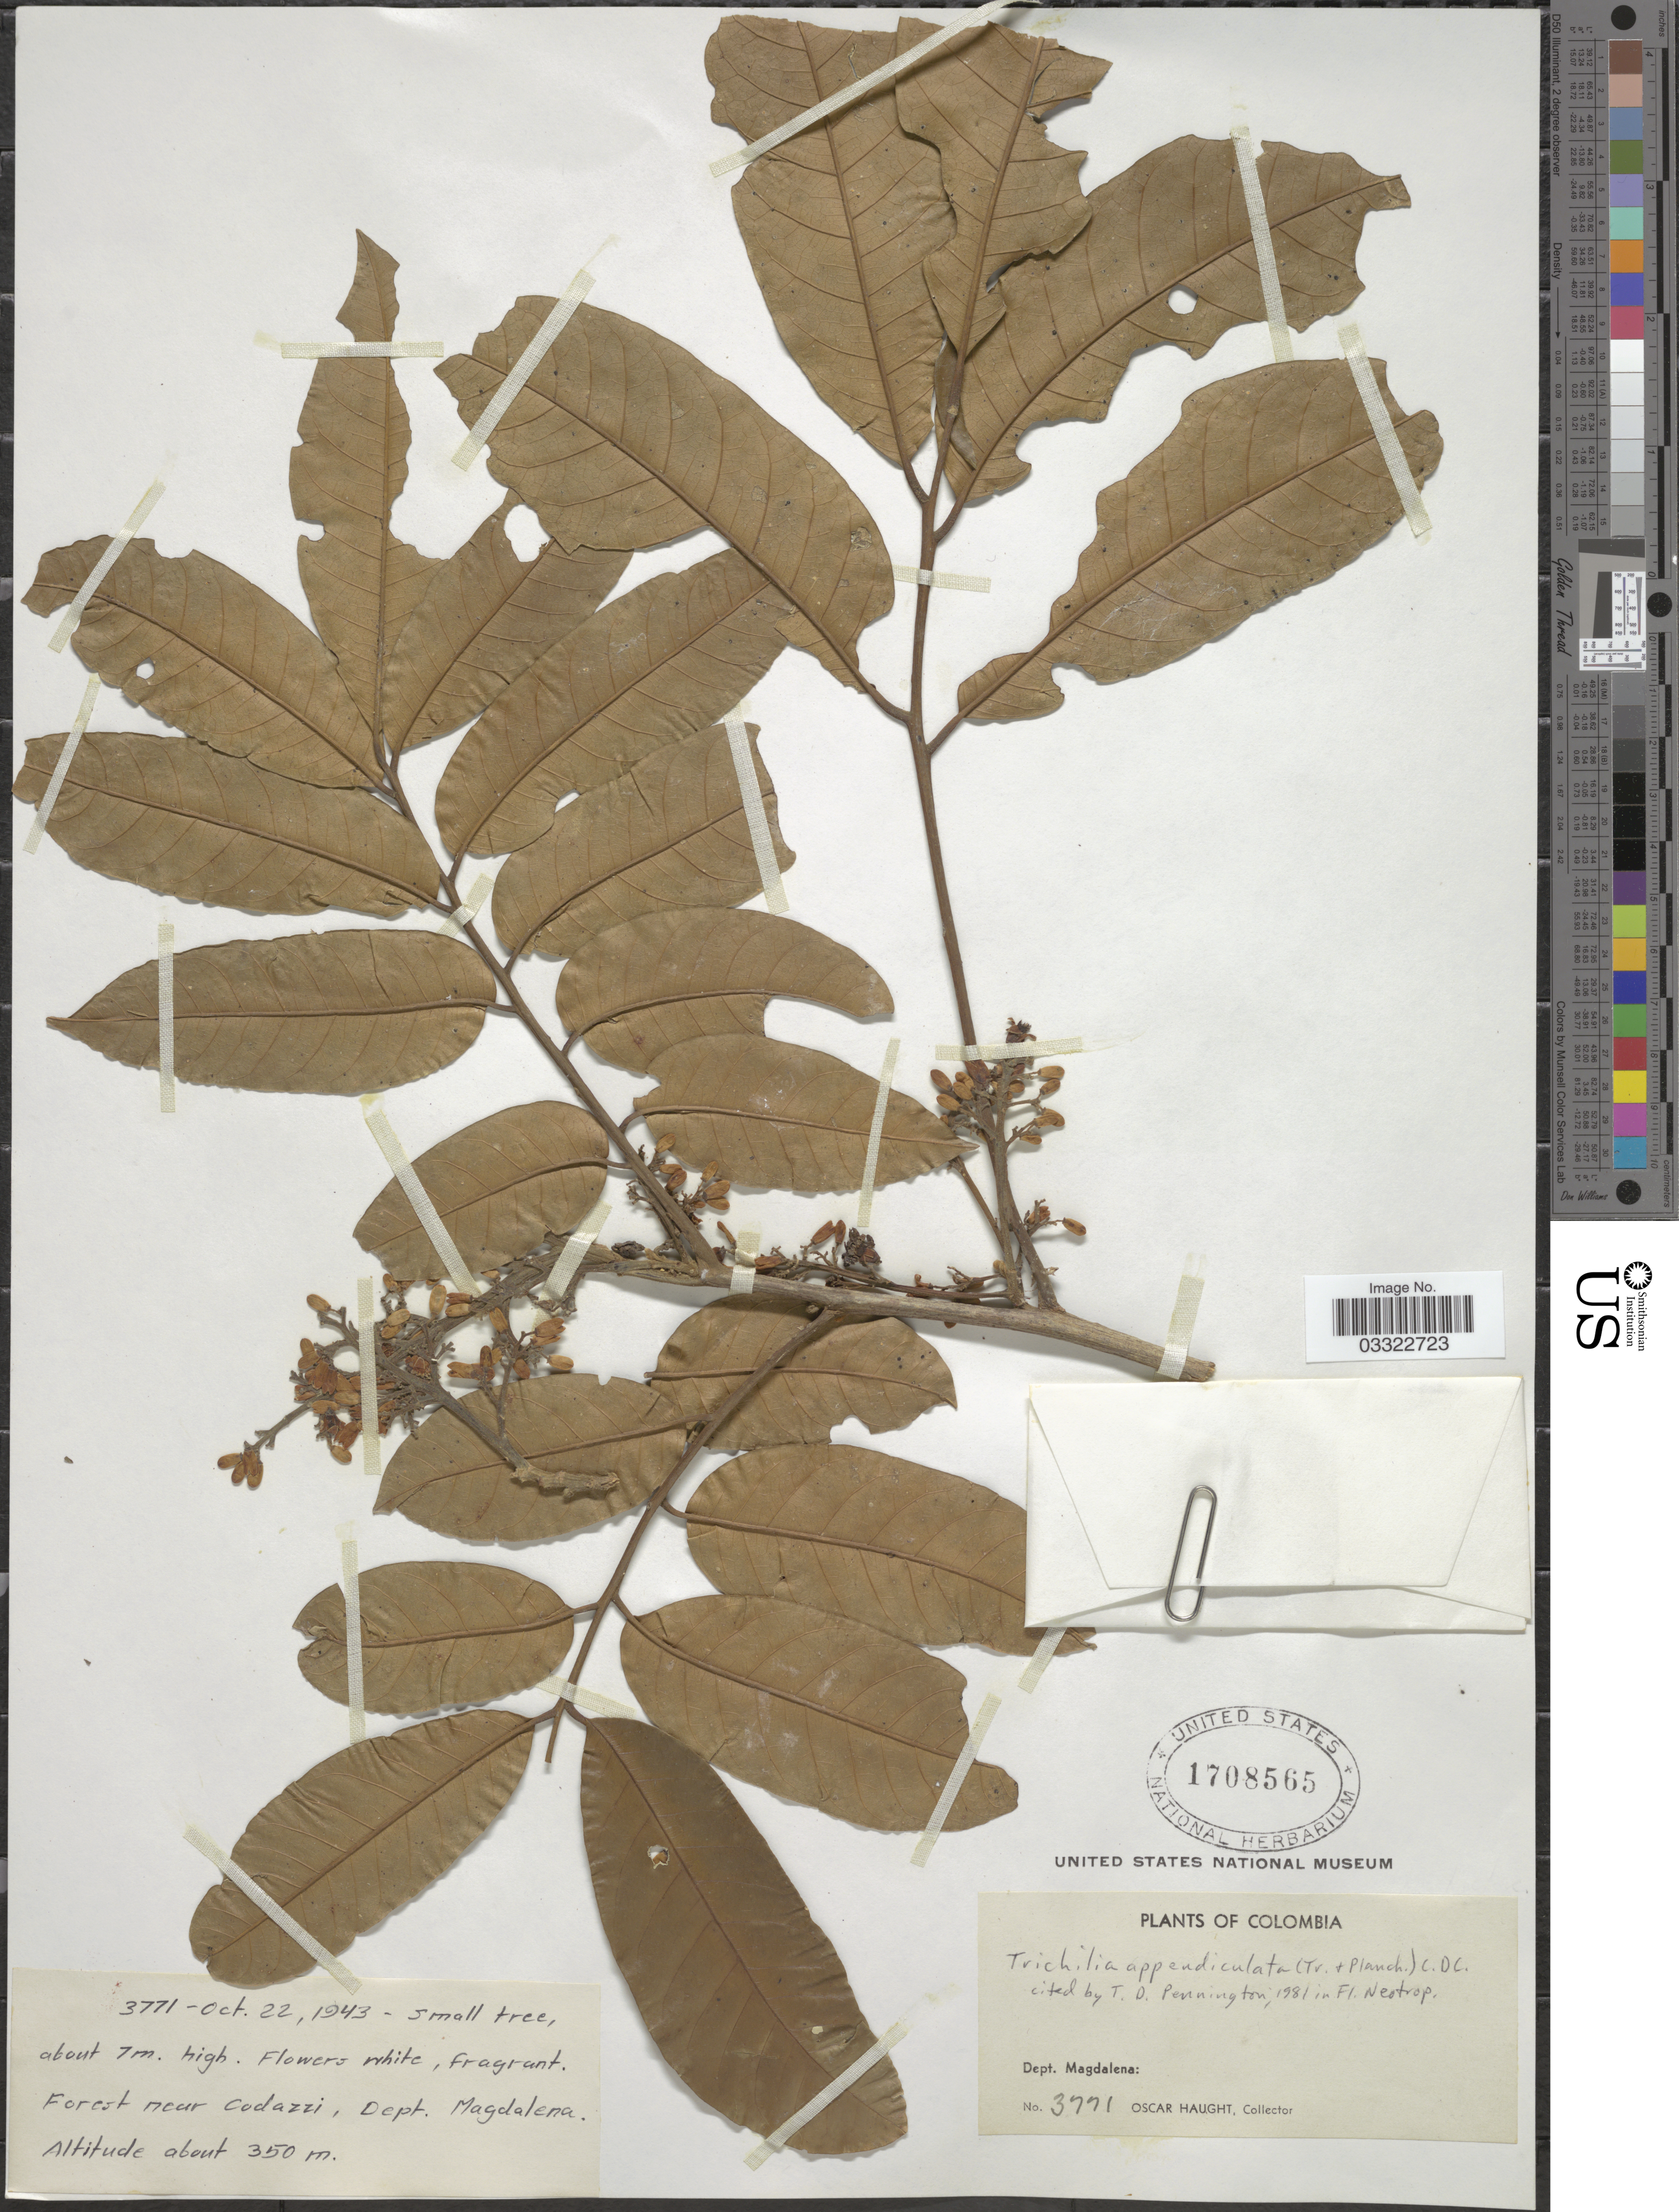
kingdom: Plantae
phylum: Tracheophyta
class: Magnoliopsida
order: Sapindales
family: Meliaceae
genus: Trichilia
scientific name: Trichilia appendiculata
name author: (Triana & Planch.) C. DC.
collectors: O. Haught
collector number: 3771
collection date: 1943-10-22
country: Colombia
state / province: Magdalena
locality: Forest near Codazzi, Dept. Magdalena.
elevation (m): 350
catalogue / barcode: US 1708565